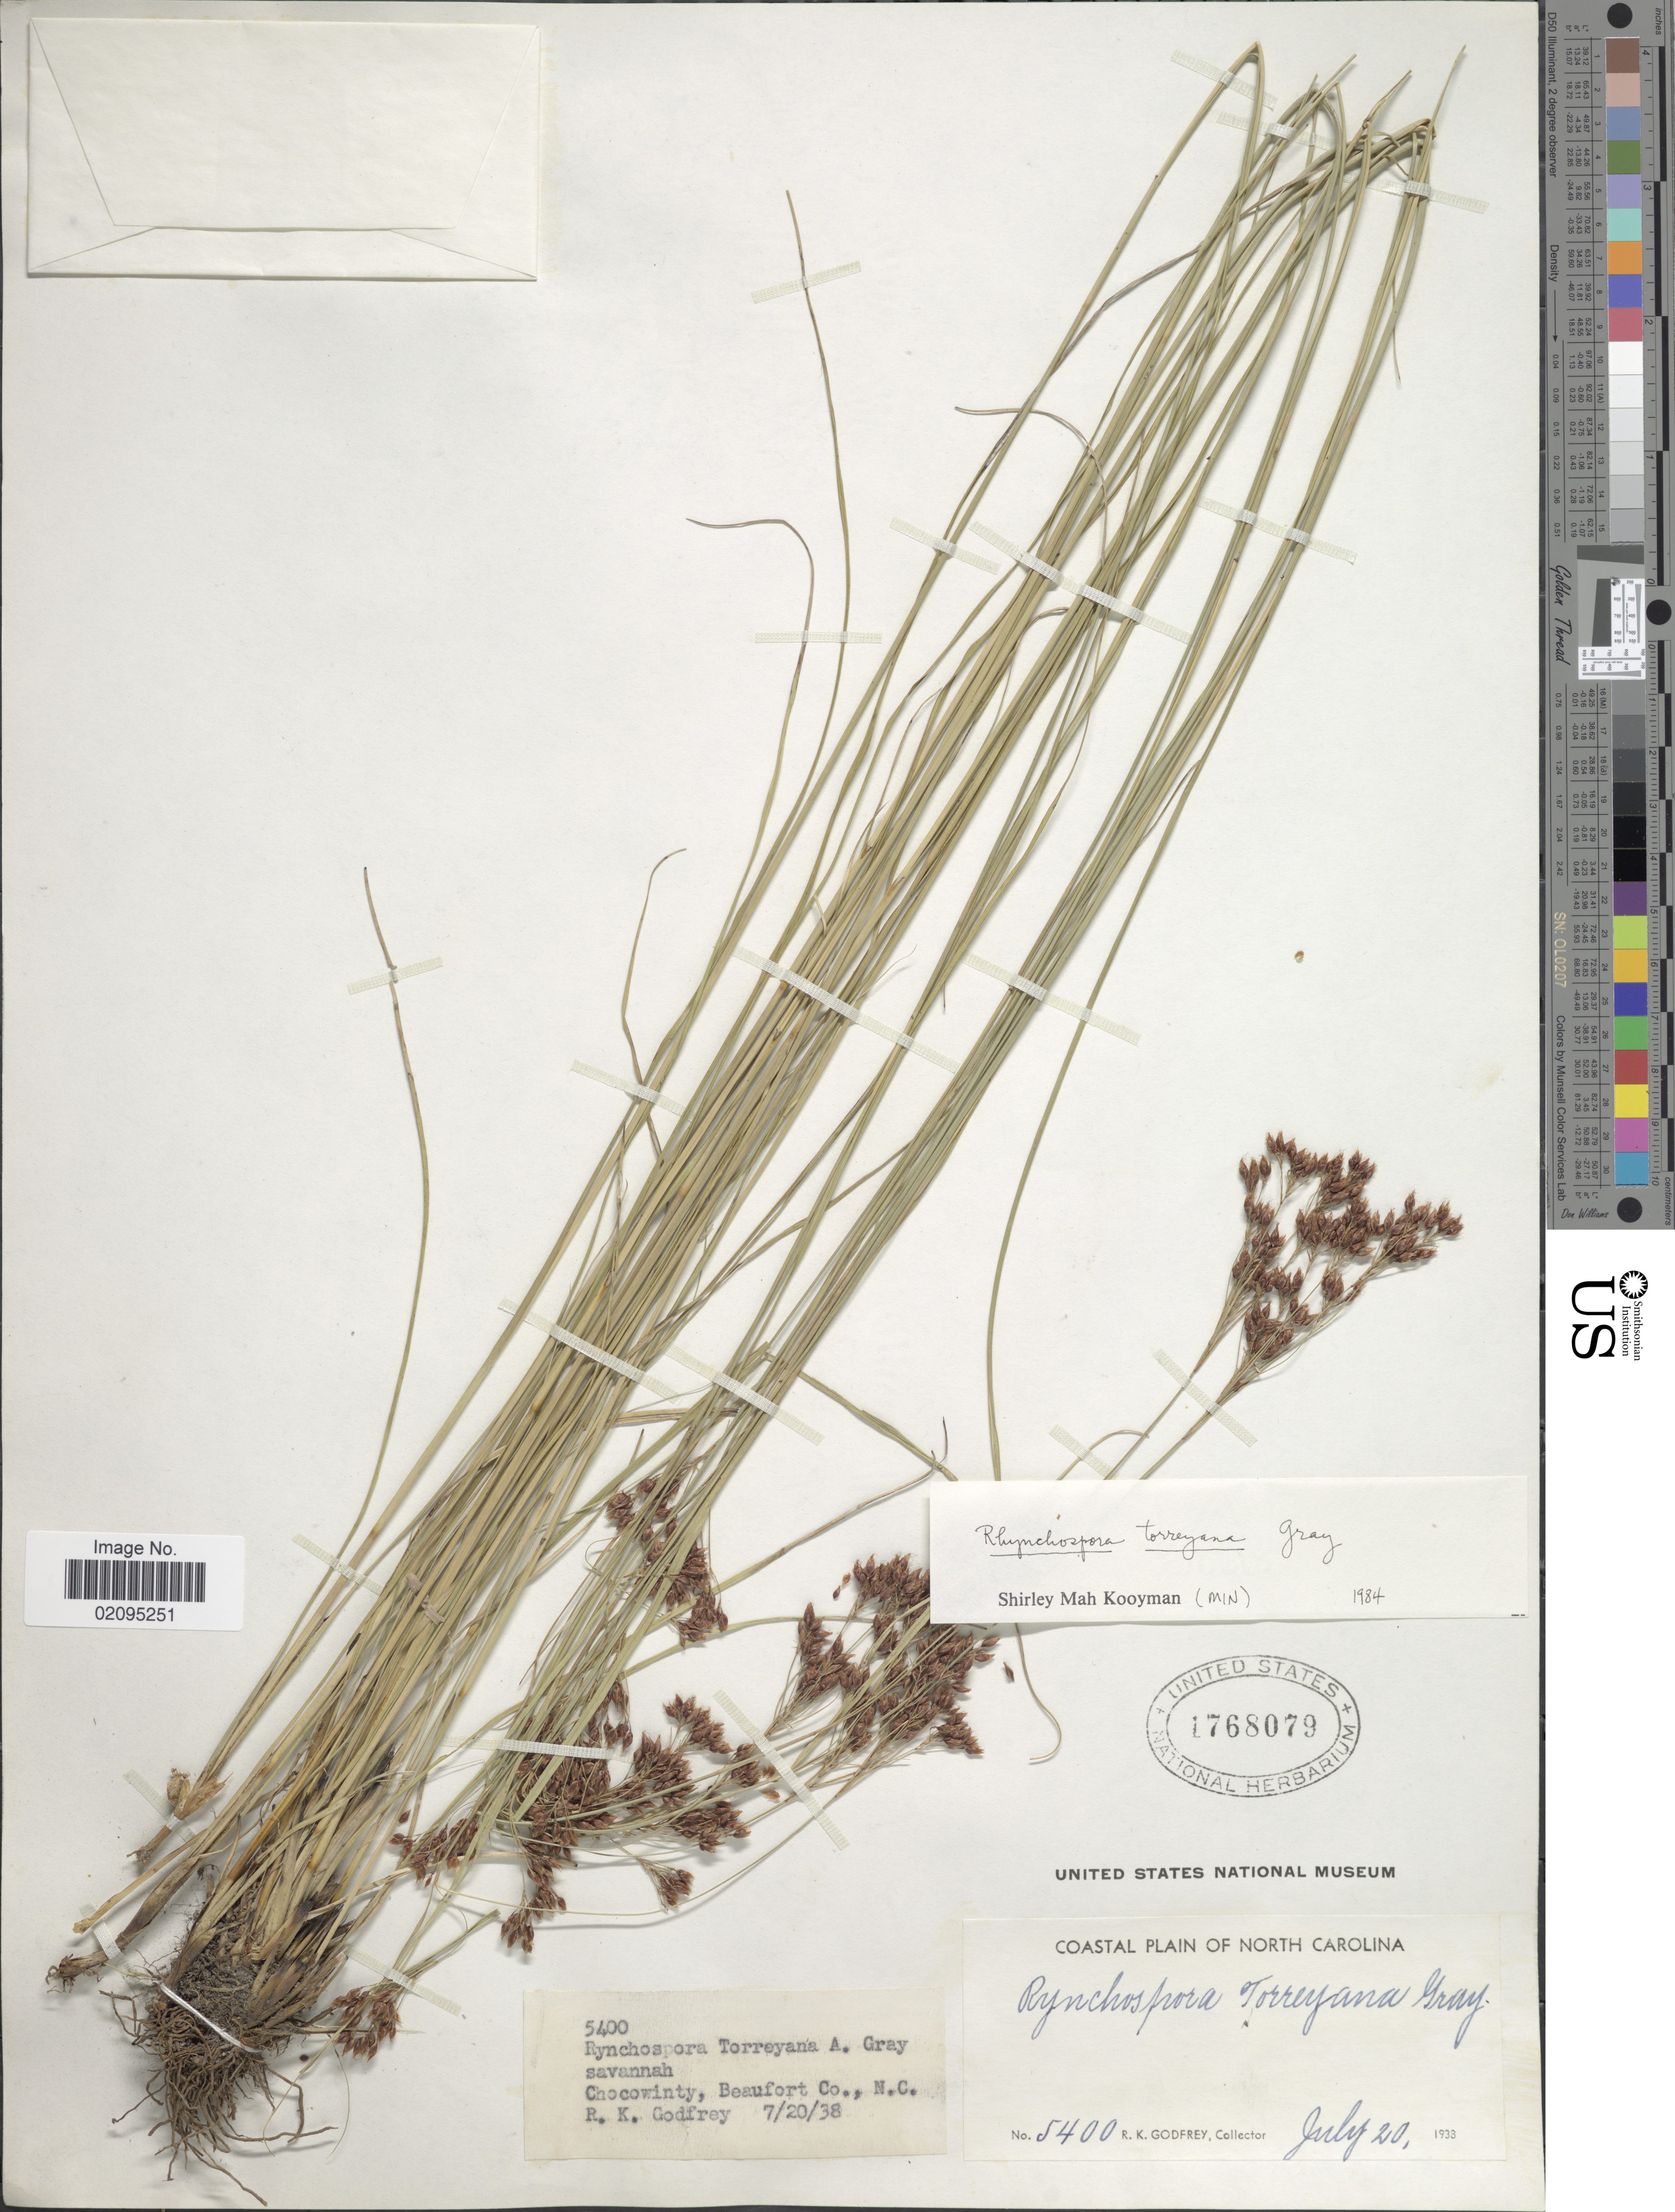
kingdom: Plantae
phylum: Tracheophyta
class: Liliopsida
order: Poales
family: Cyperaceae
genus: Rhynchospora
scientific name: Rhynchospora torreyana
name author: A. Gray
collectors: R. K. Godfrey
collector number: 5400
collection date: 1938-07-20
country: United States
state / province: North Carolina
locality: Savannah, Chocowinty, Beaufort Co.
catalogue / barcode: US 1768079